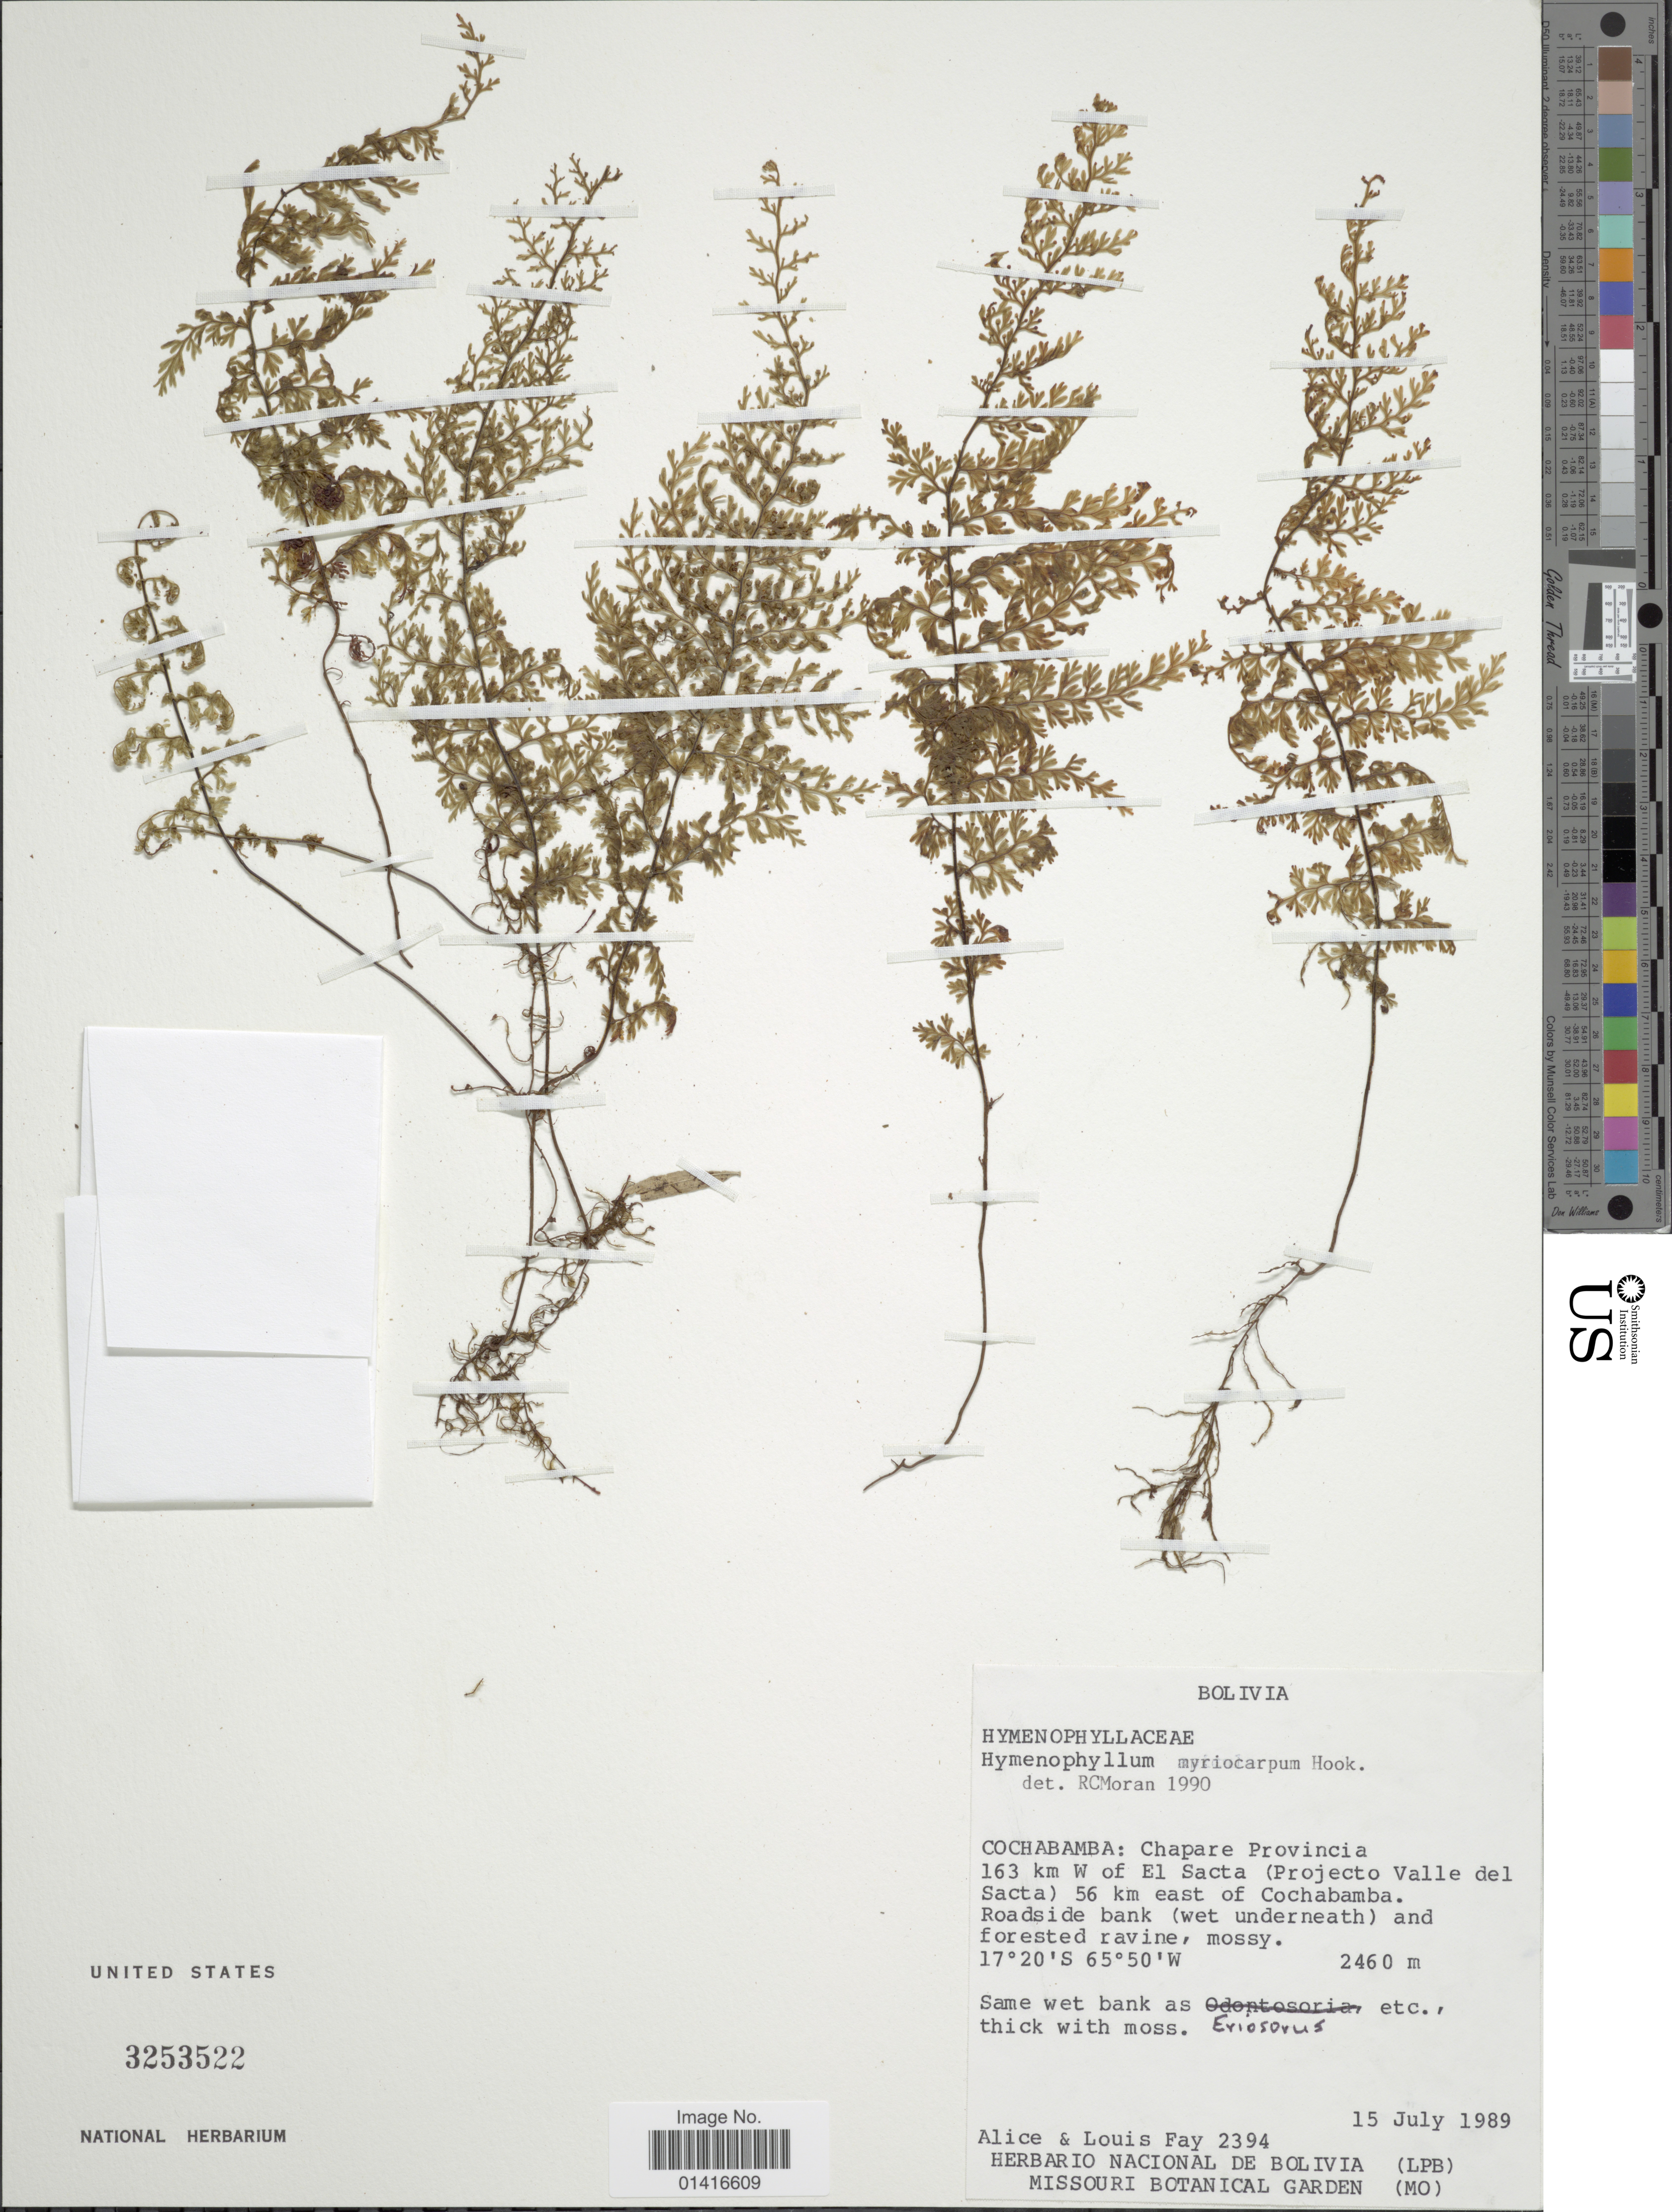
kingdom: Plantae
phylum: Tracheophyta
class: Polypodiopsida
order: Hymenophyllales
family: Hymenophyllaceae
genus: Hymenophyllum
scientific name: Hymenophyllum myriocarpum var. myriocarpum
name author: Hook.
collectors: A. Fay & L. Fay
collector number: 2394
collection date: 1989-07-15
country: Bolivia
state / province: Cochabamba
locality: Chapare Provincia 163 km W of El Sacta (Projecto Valle del Sacta) 56 km east of Cochabamba. Roadside bank (wet underneath) and forested ravine, mossy.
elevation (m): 2460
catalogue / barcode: US 3253522